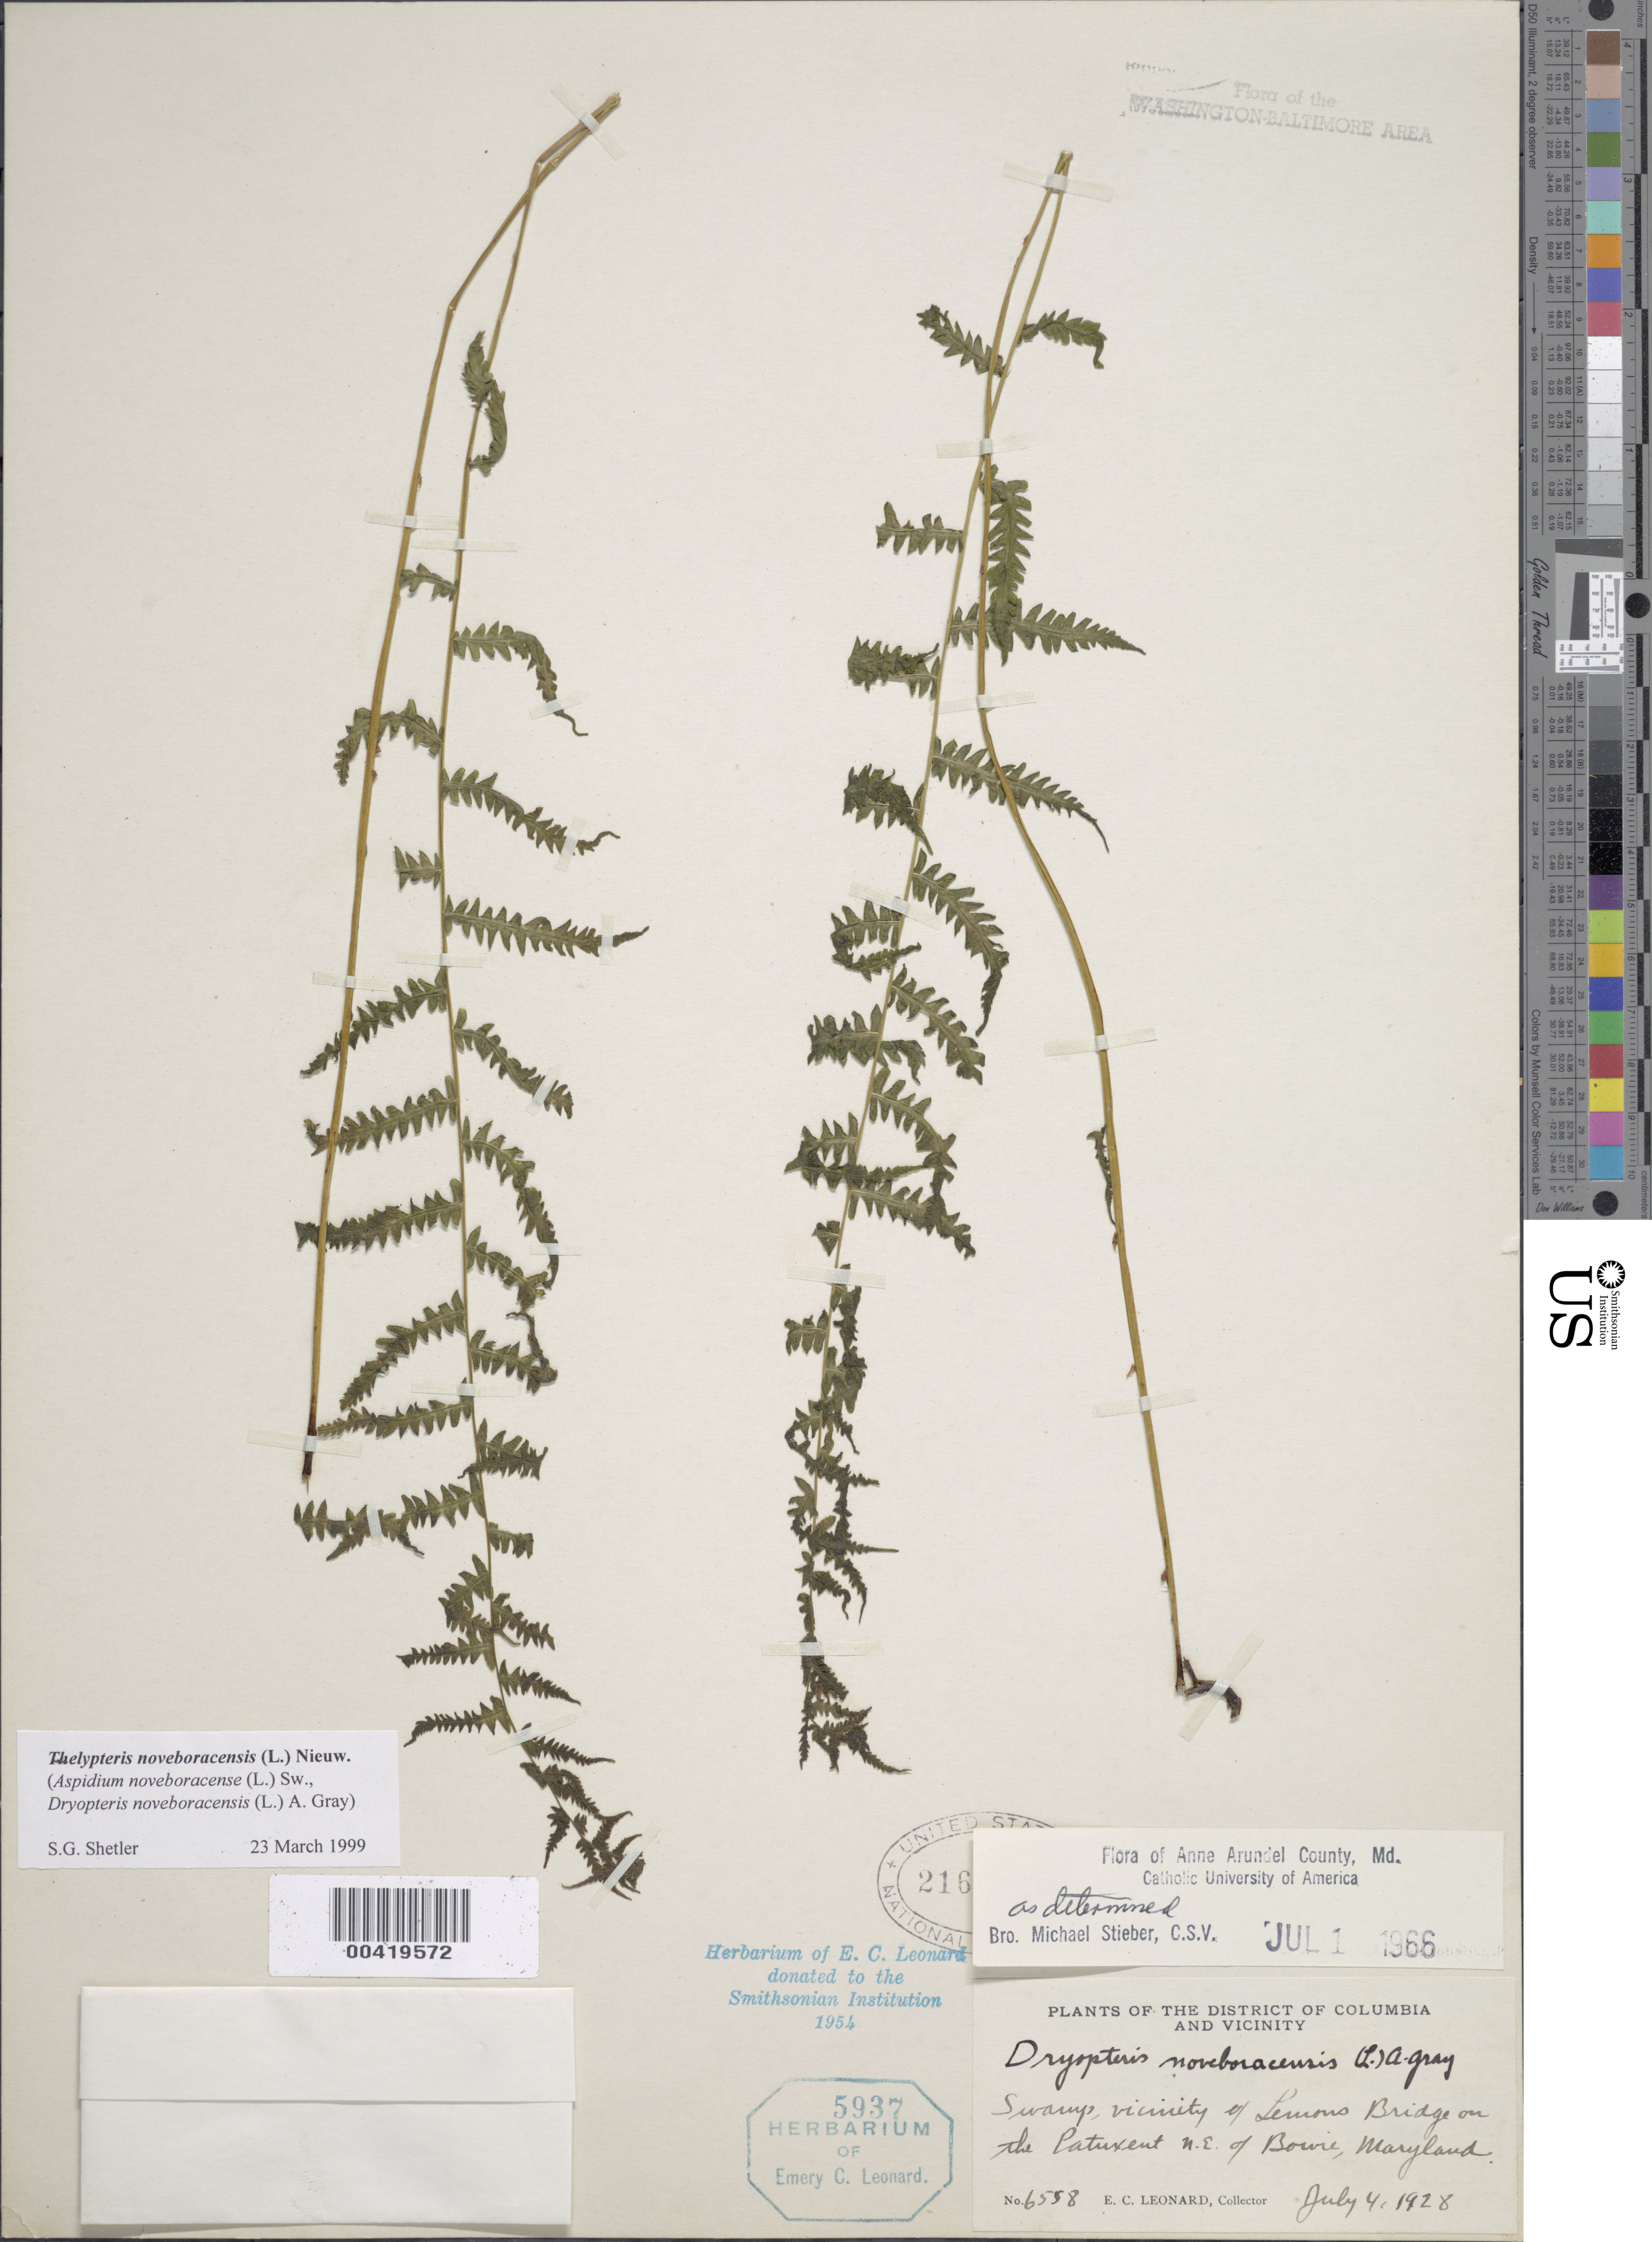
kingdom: Plantae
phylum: Tracheophyta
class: Polypodiopsida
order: Polypodiales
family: Thelypteridaceae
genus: Parathelypteris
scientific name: Parathelypteris noveboracensis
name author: (L.) Ching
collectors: E. C. Leonard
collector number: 6558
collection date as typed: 04 Jul 1928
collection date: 1928-07-04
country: United States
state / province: Maryland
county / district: Prince George's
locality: Lemons Bridge, Patuxent River, northeast of Bowie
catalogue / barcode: US 2164350